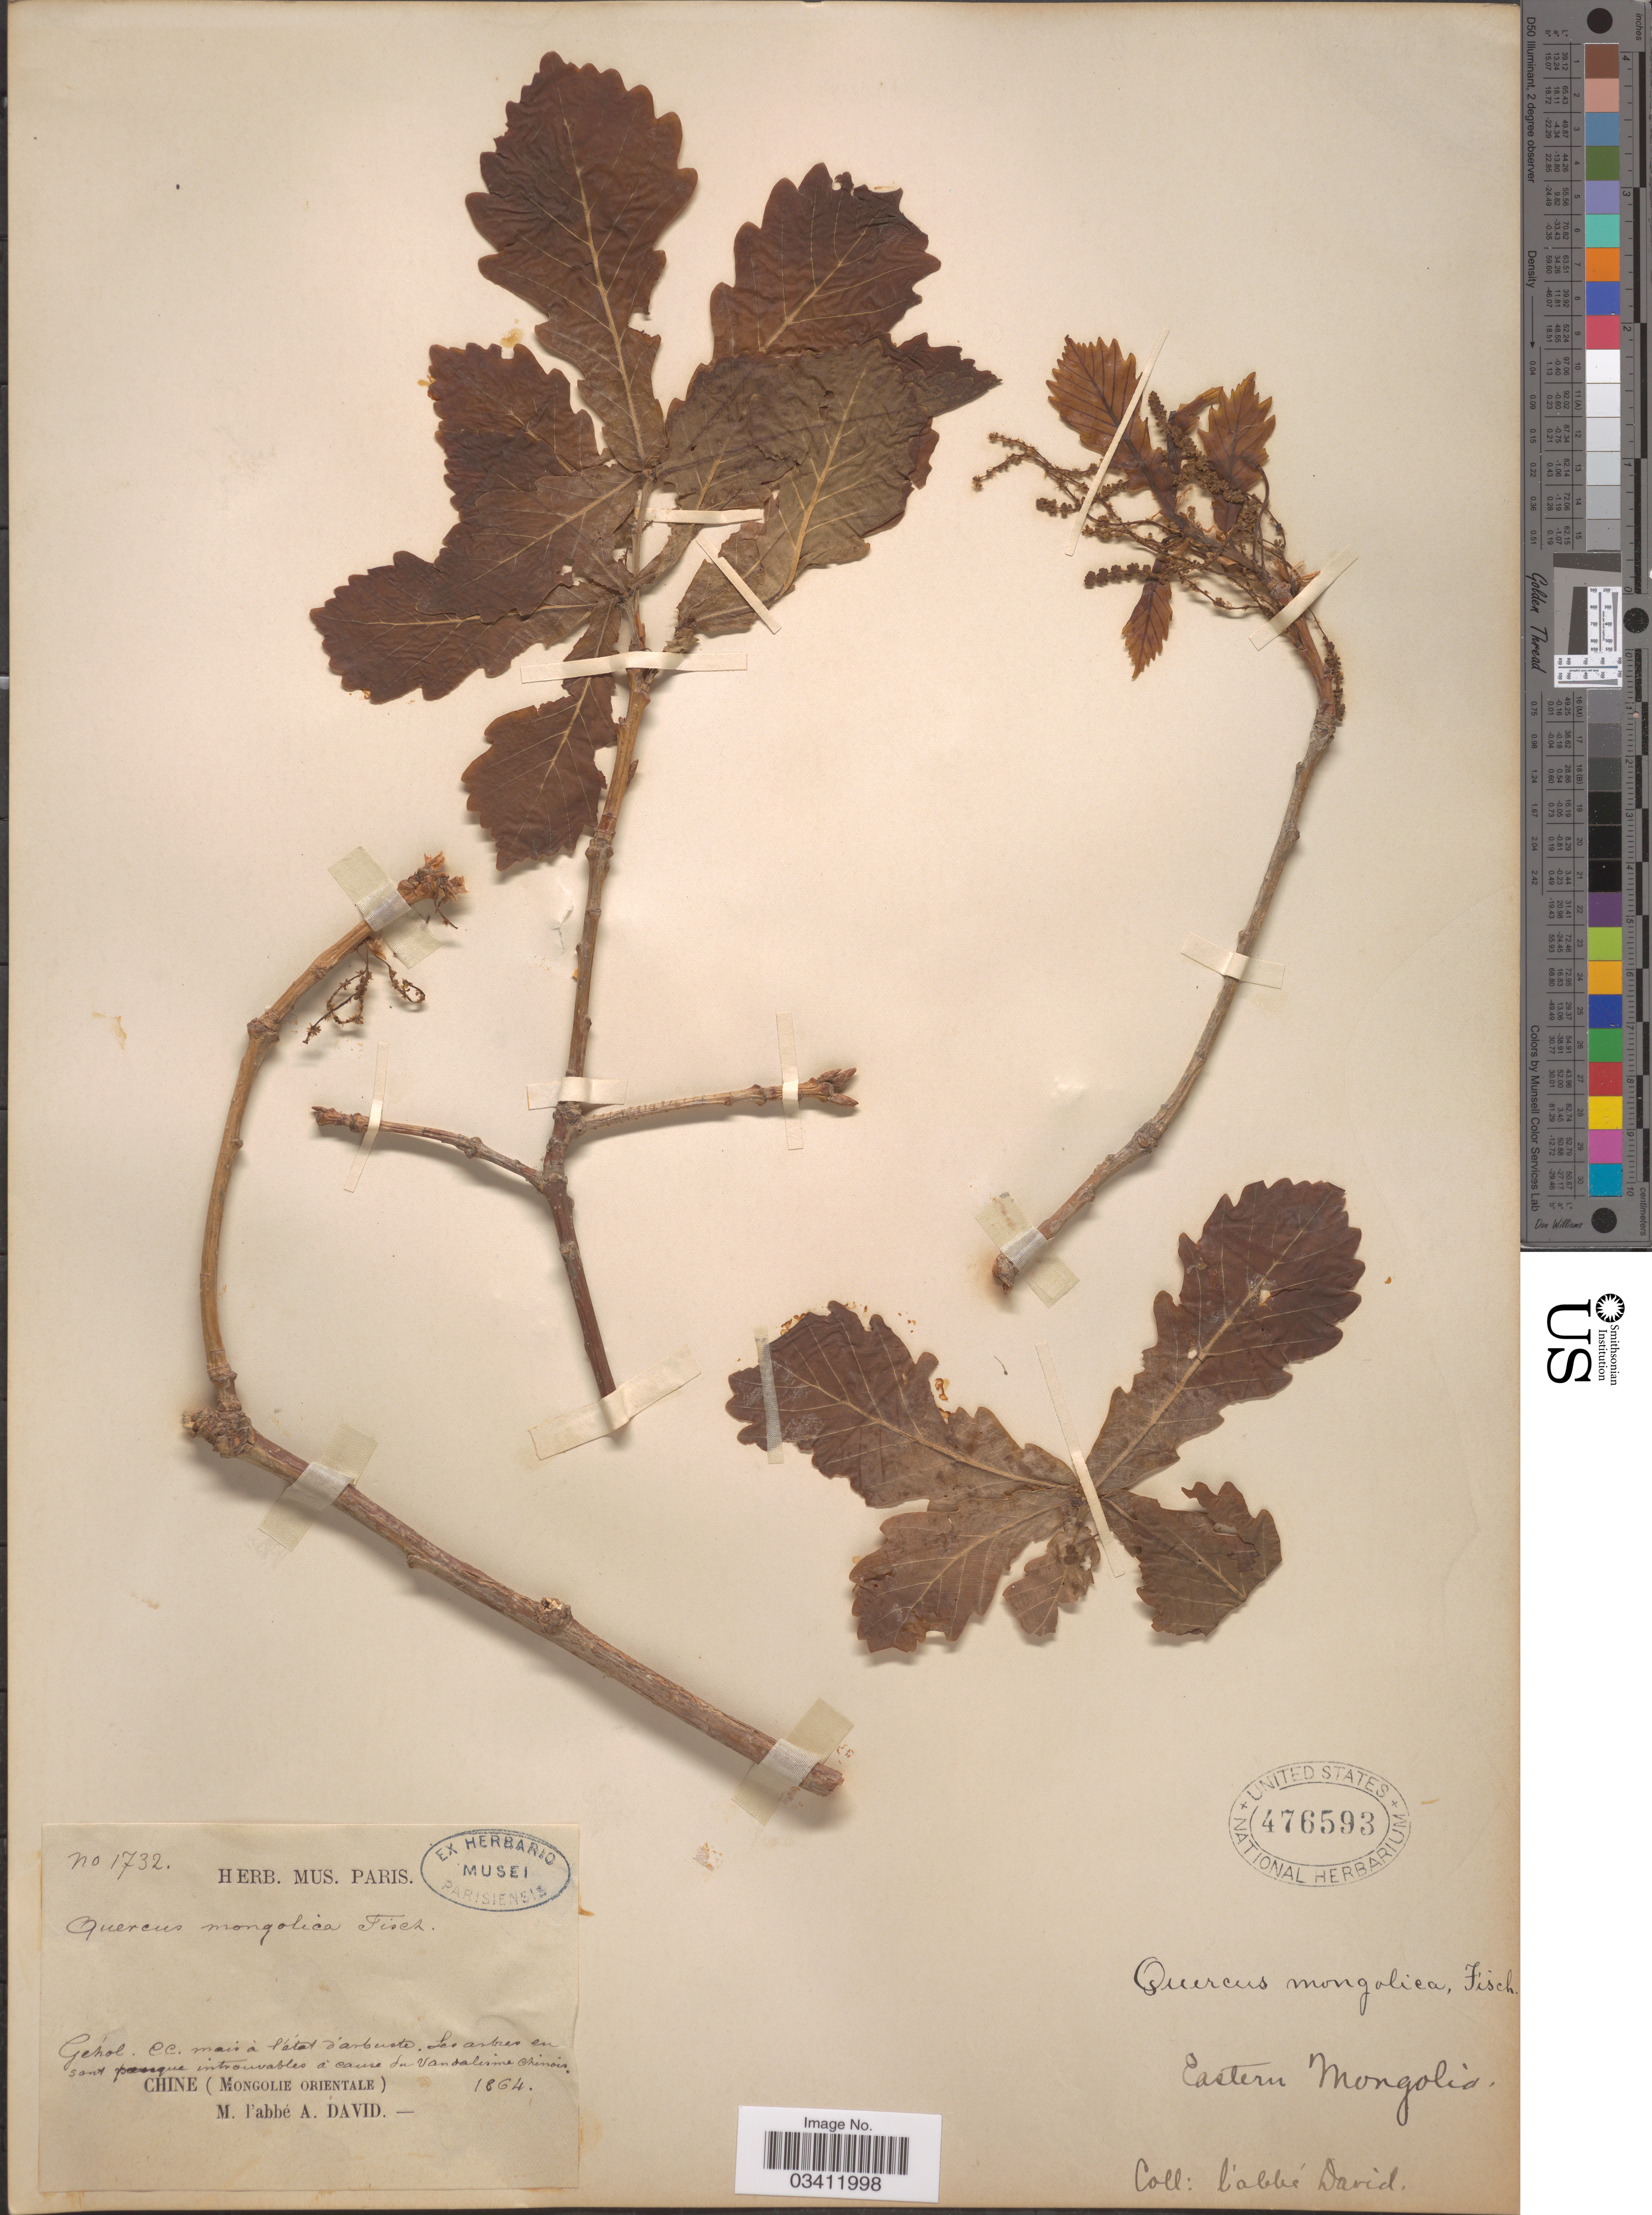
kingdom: Plantae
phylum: Tracheophyta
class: Magnoliopsida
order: Fagales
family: Fagaceae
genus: Quercus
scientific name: Quercus mongolica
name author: Fisch. ex Ledeb.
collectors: A. J. P. David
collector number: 1732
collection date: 1864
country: China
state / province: Nei Monggol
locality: Géhel. Chine (Mongolie orientale). Eastern Mongolia.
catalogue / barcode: US 476593